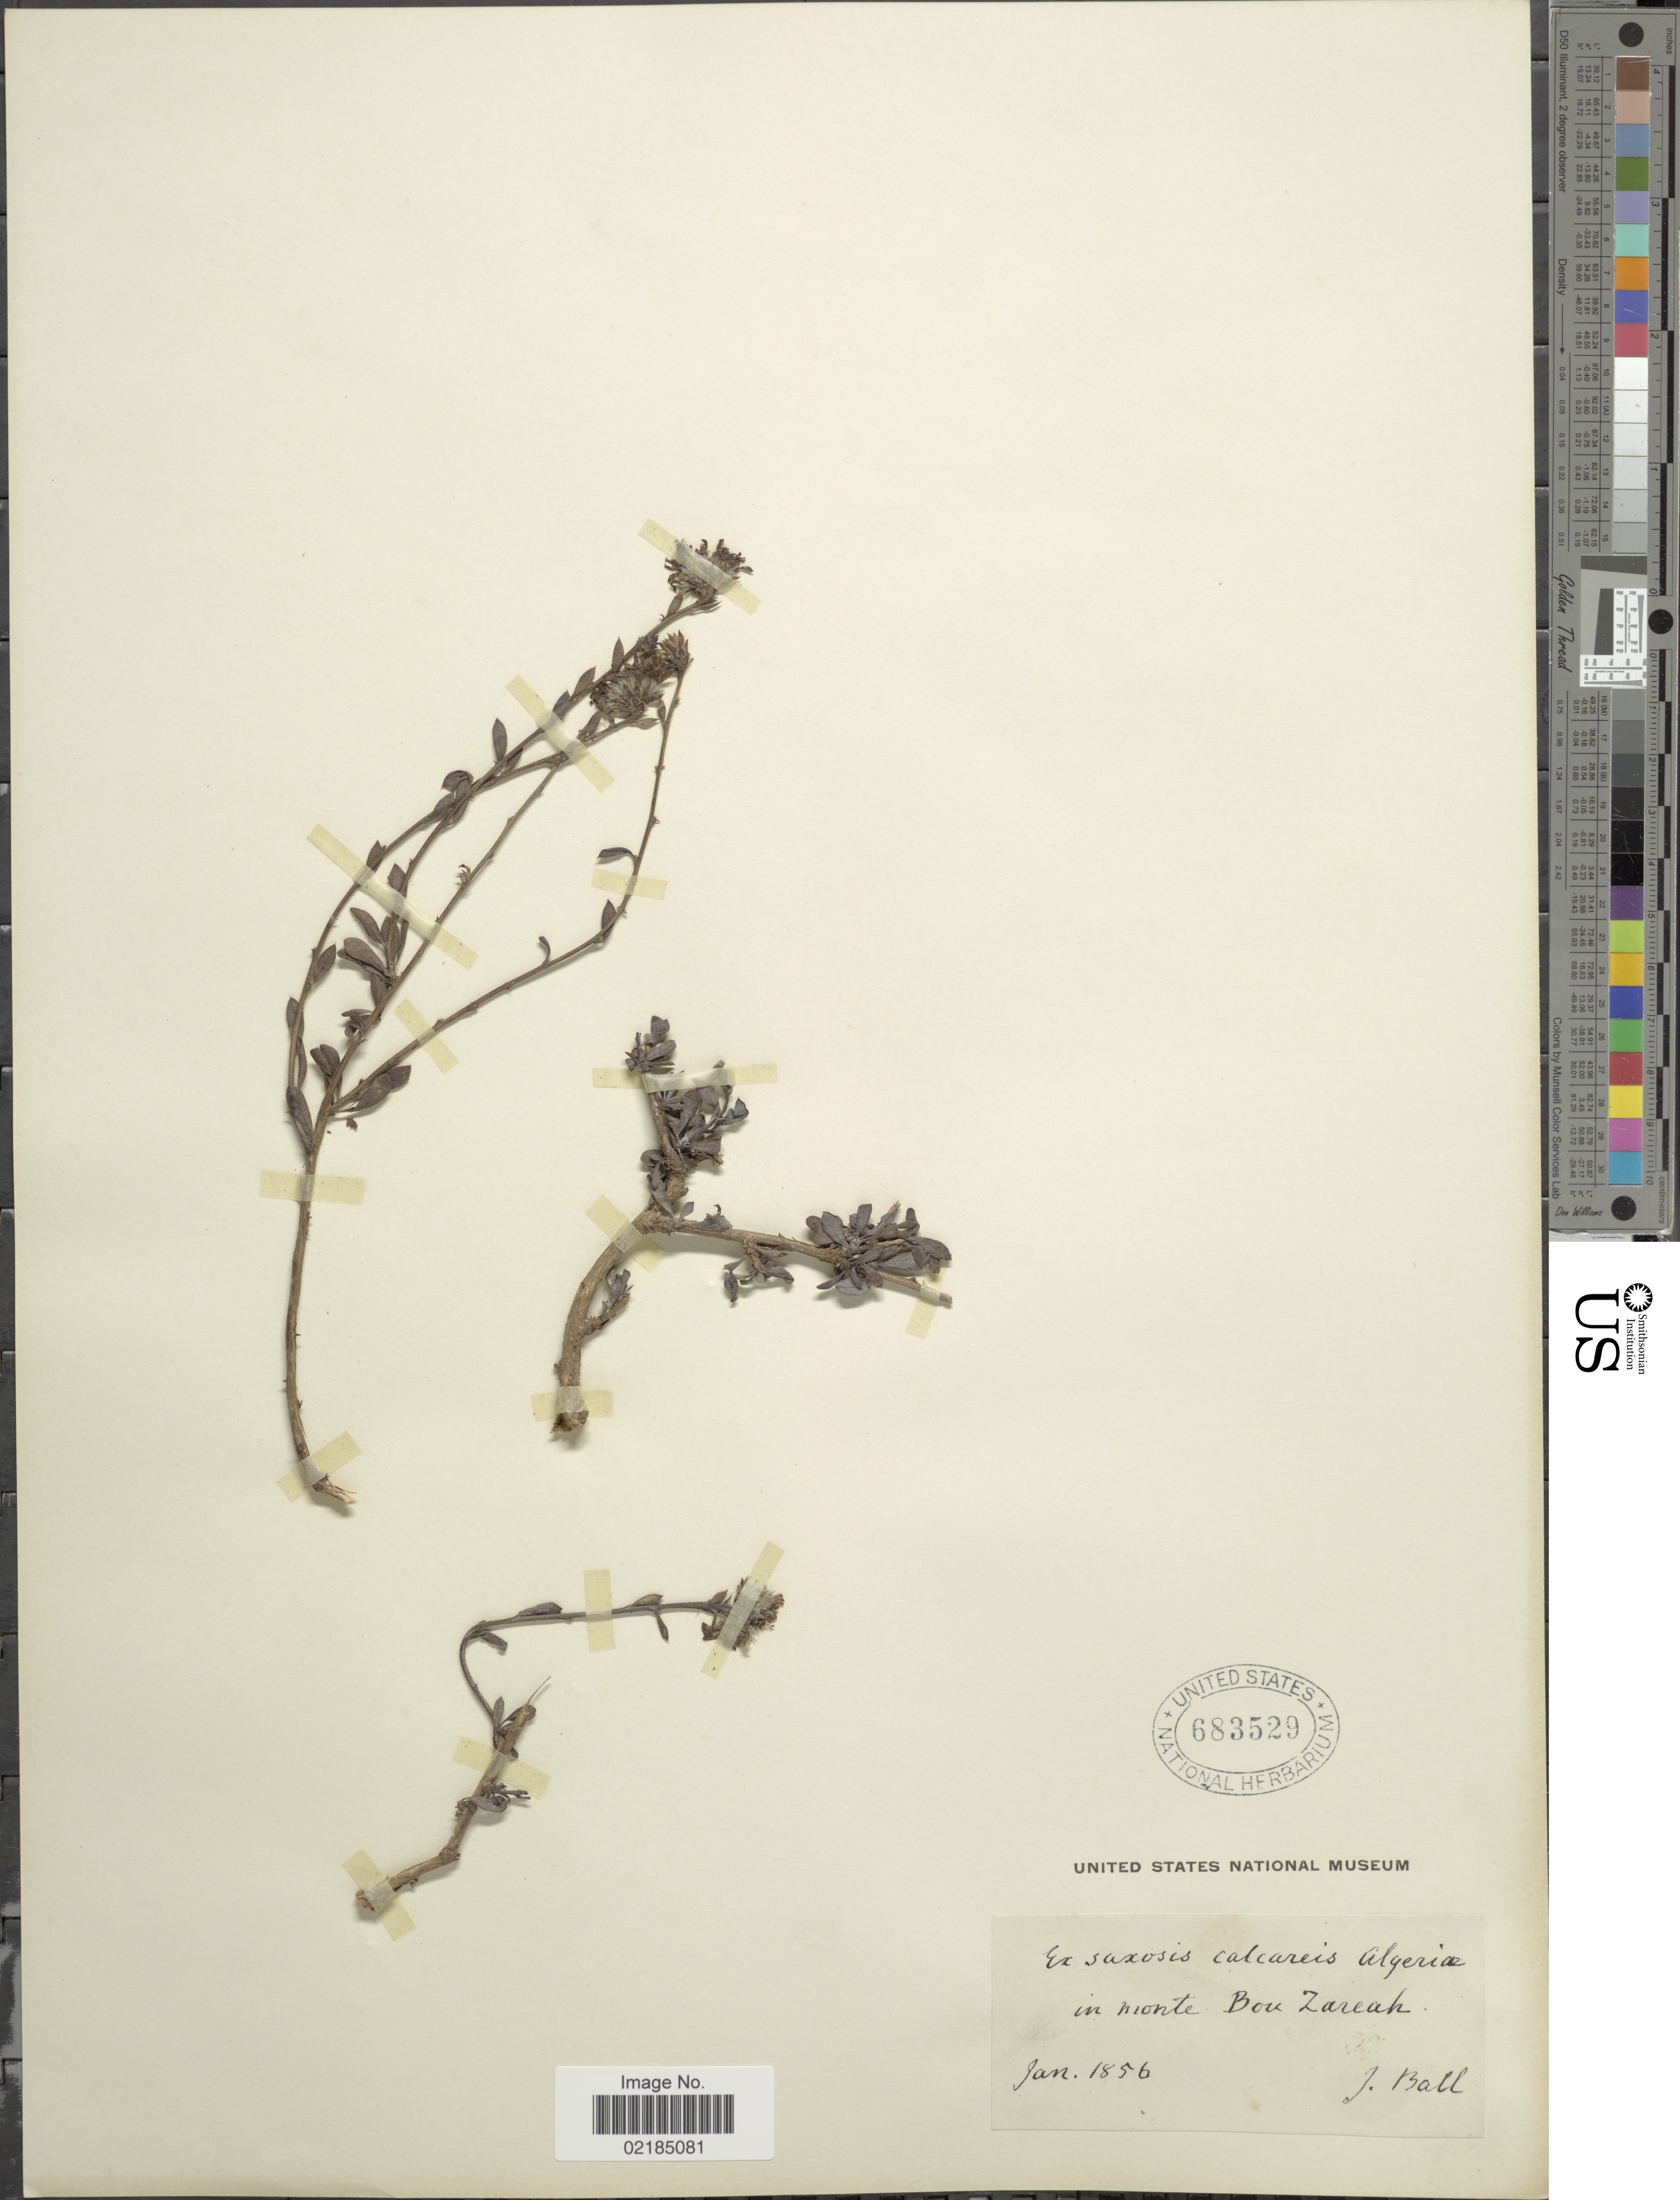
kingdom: Plantae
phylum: Tracheophyta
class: Magnoliopsida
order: Asterales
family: Asteraceae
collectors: J. Ball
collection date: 1856-01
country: Algeria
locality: Ex saxosis calcareis Algeria in monte Bou Zareah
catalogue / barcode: US 683529